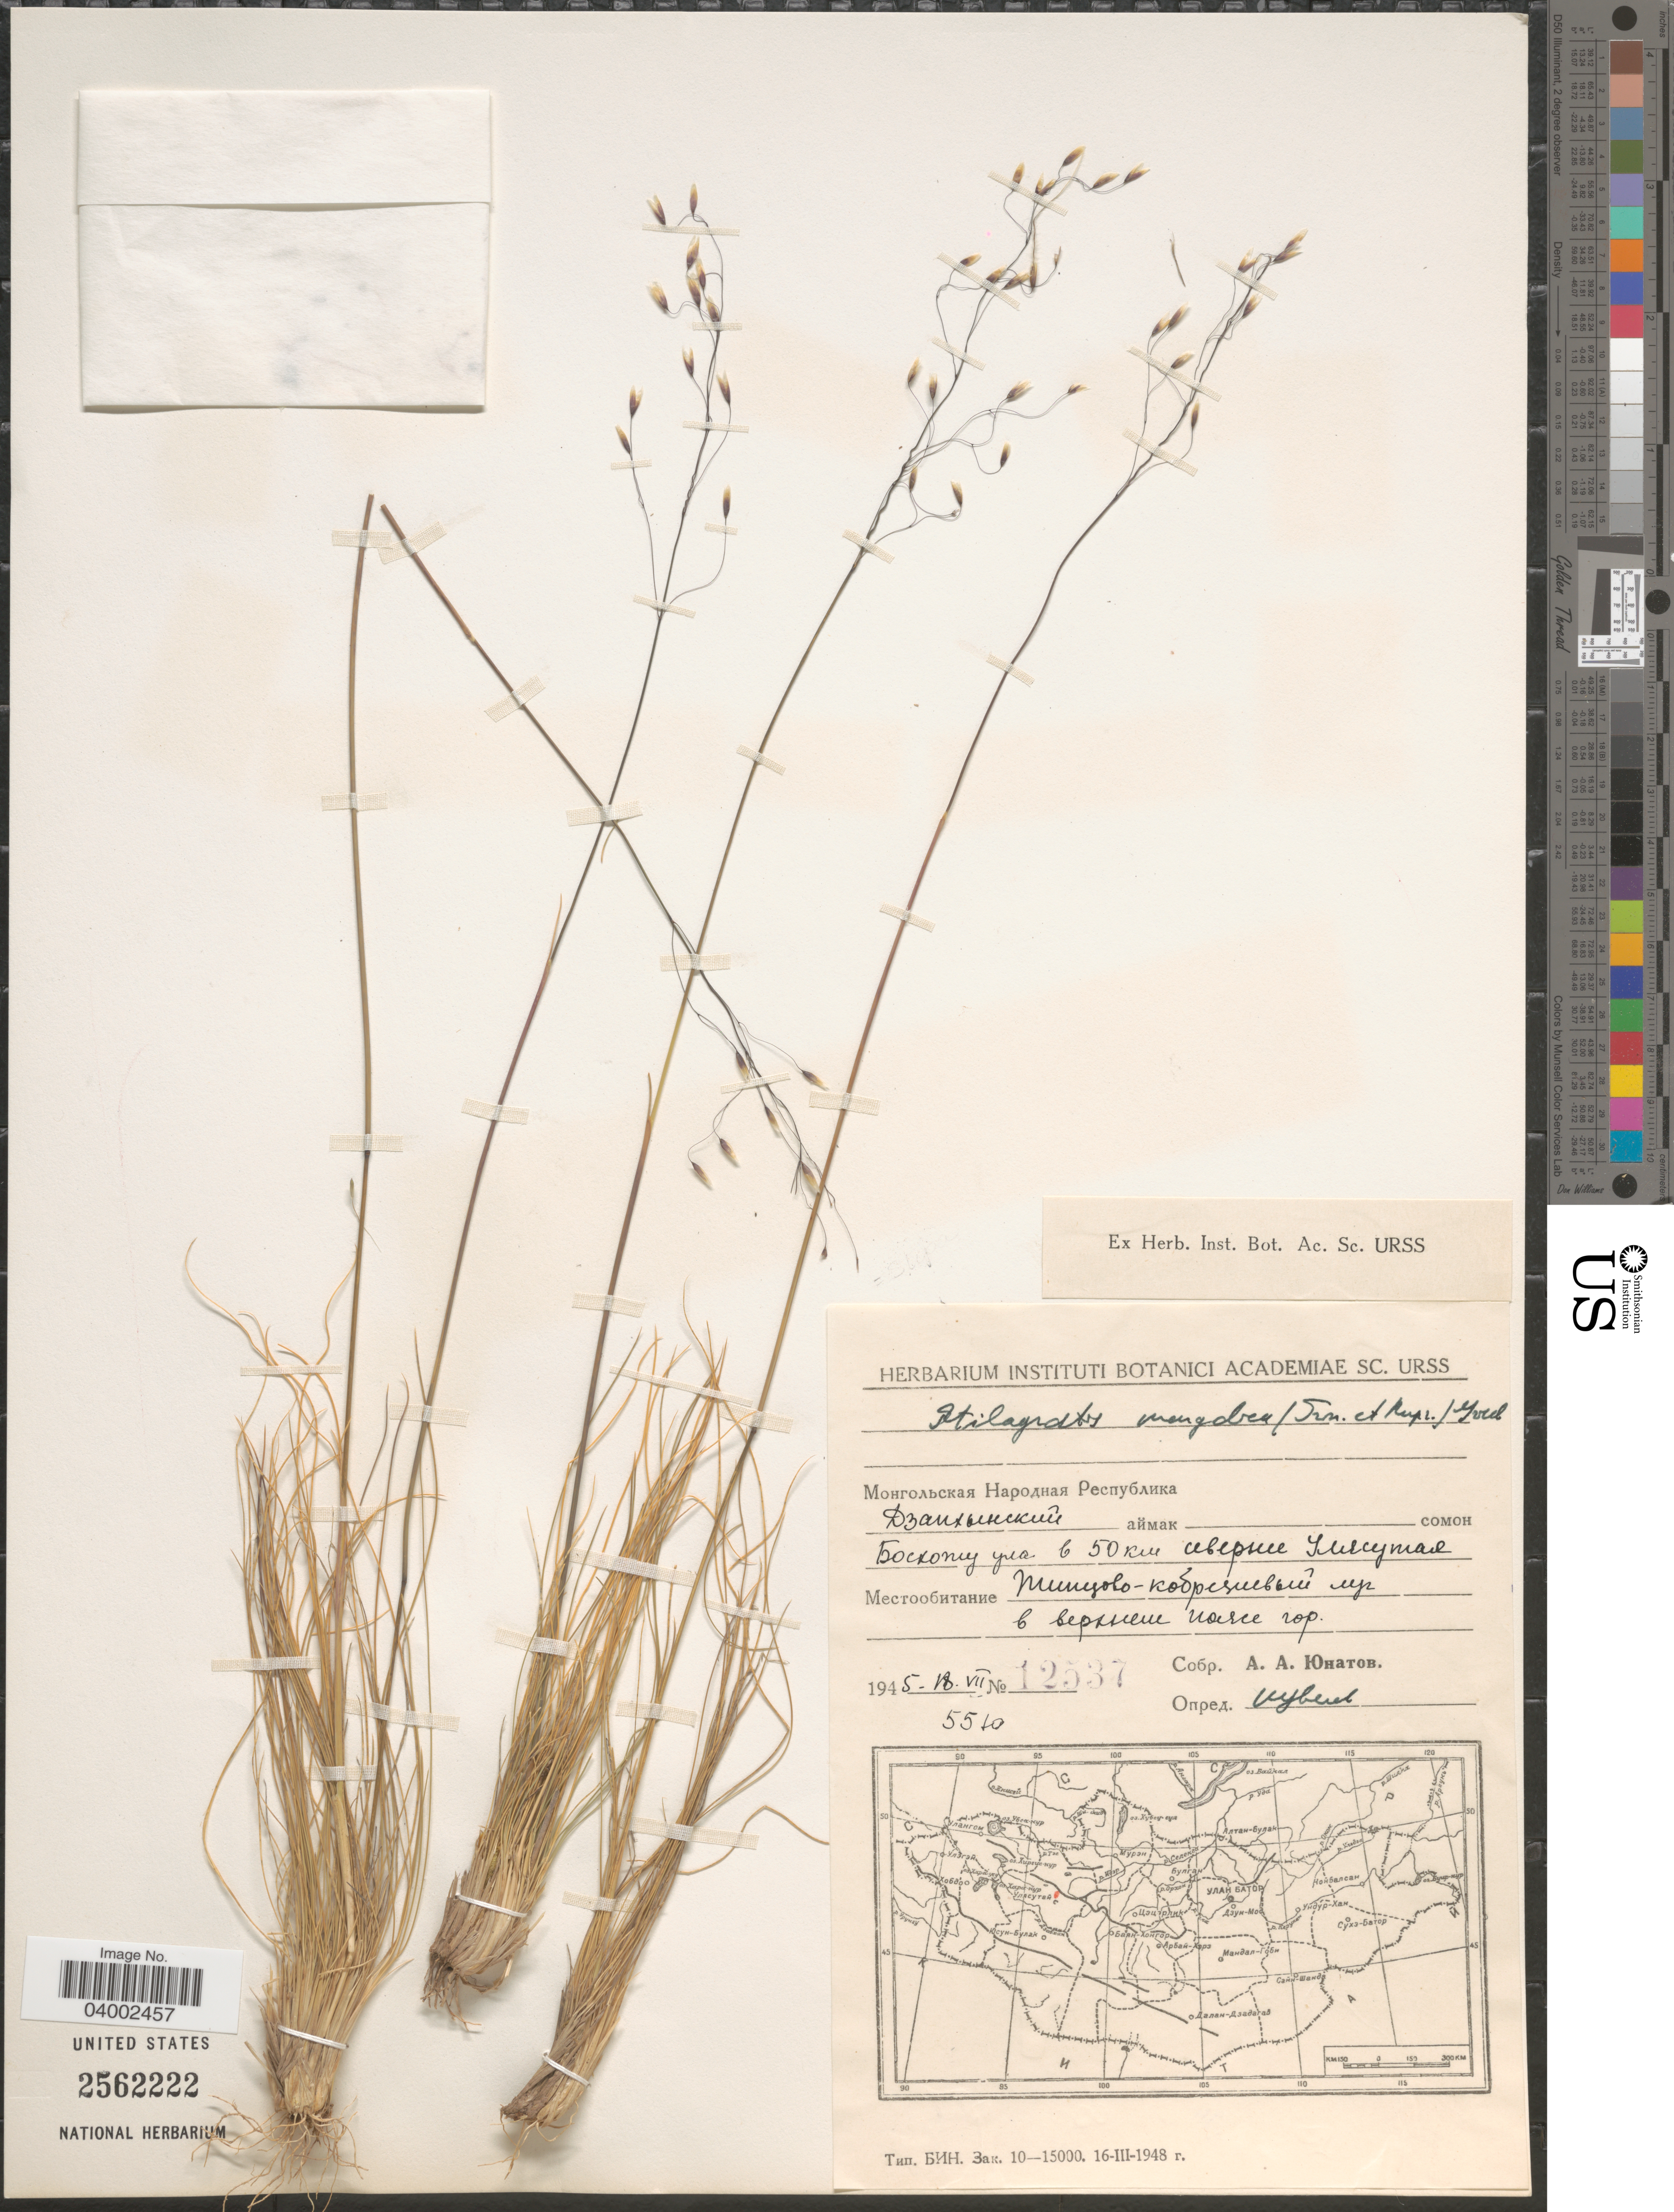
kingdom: Plantae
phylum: Tracheophyta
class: Liliopsida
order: Poales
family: Poaceae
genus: Ptilagrostis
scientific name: Ptilagrostis mongholica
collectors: A. Unatov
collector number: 12537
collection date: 1945-07-18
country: Mongolia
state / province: Dzavhan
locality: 50 km N of Uliastay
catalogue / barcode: US 2562222